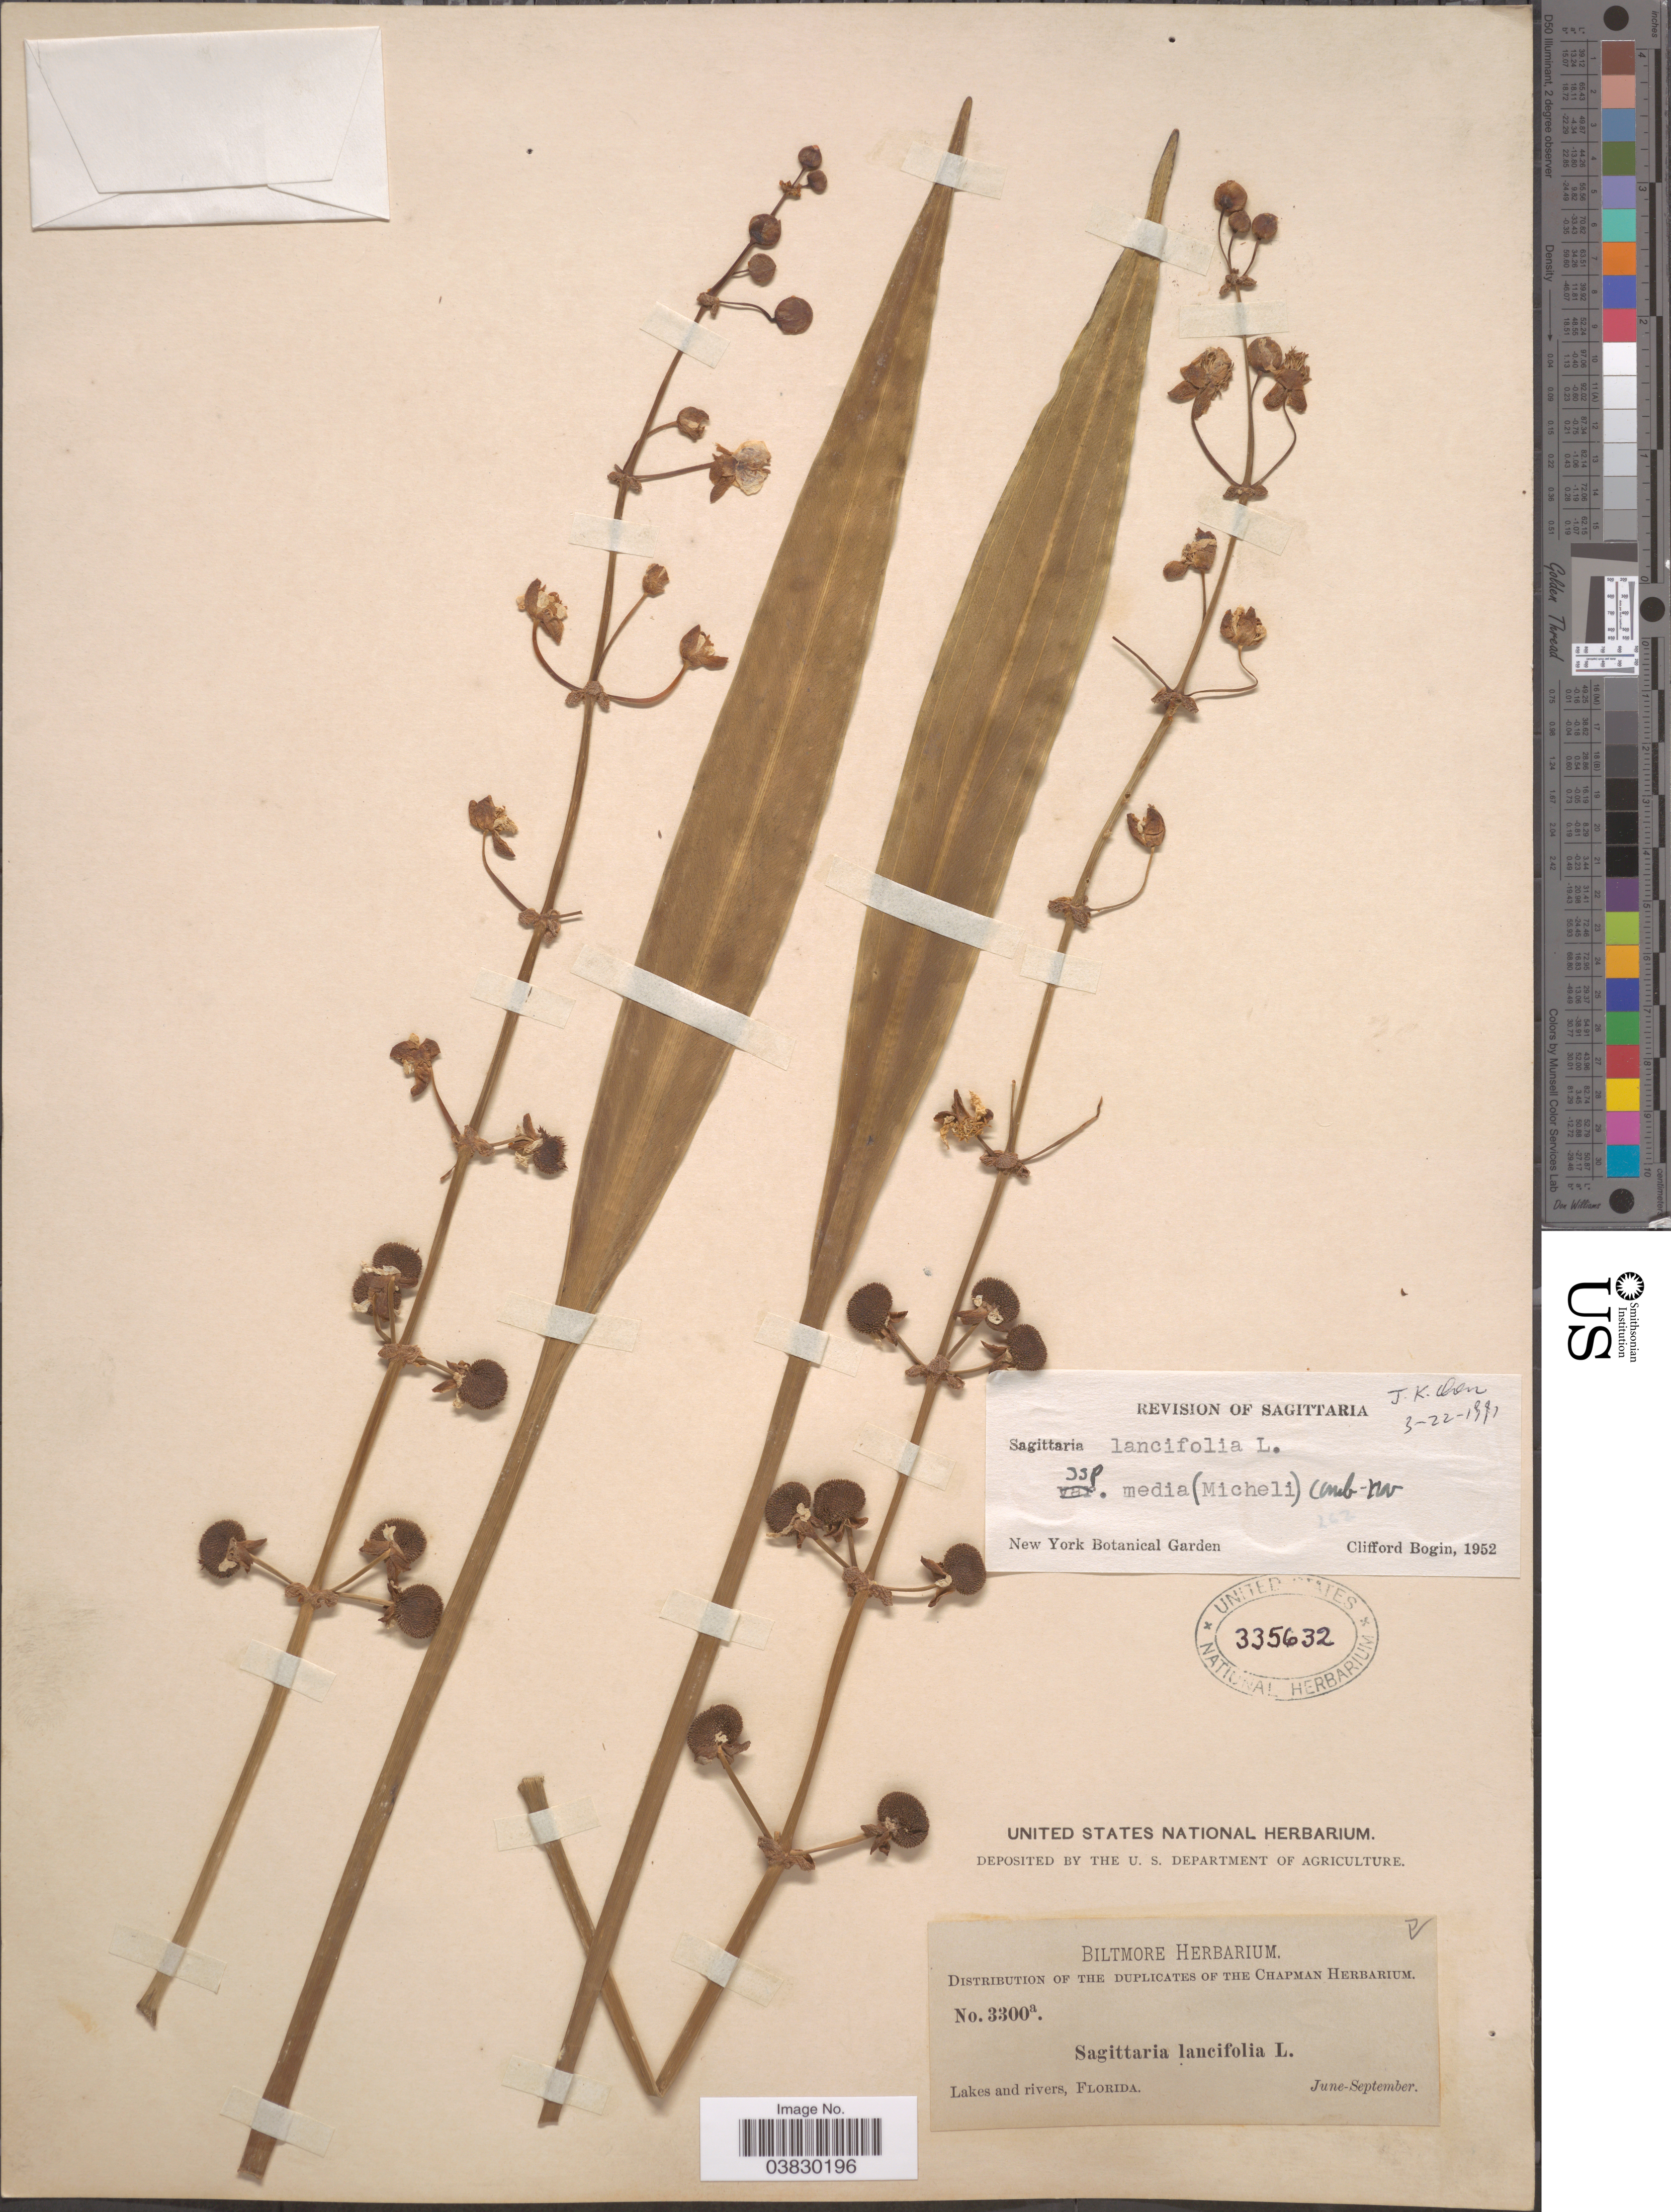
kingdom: Plantae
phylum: Tracheophyta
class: Liliopsida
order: Alismatales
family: Alismataceae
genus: Sagittaria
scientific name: Sagittaria lancifolia subsp. media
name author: (Micheli) Bogin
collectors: ex herb. Biltmore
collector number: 3300a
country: United States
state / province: Florida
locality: Lakes and rivers.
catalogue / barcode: US 335632